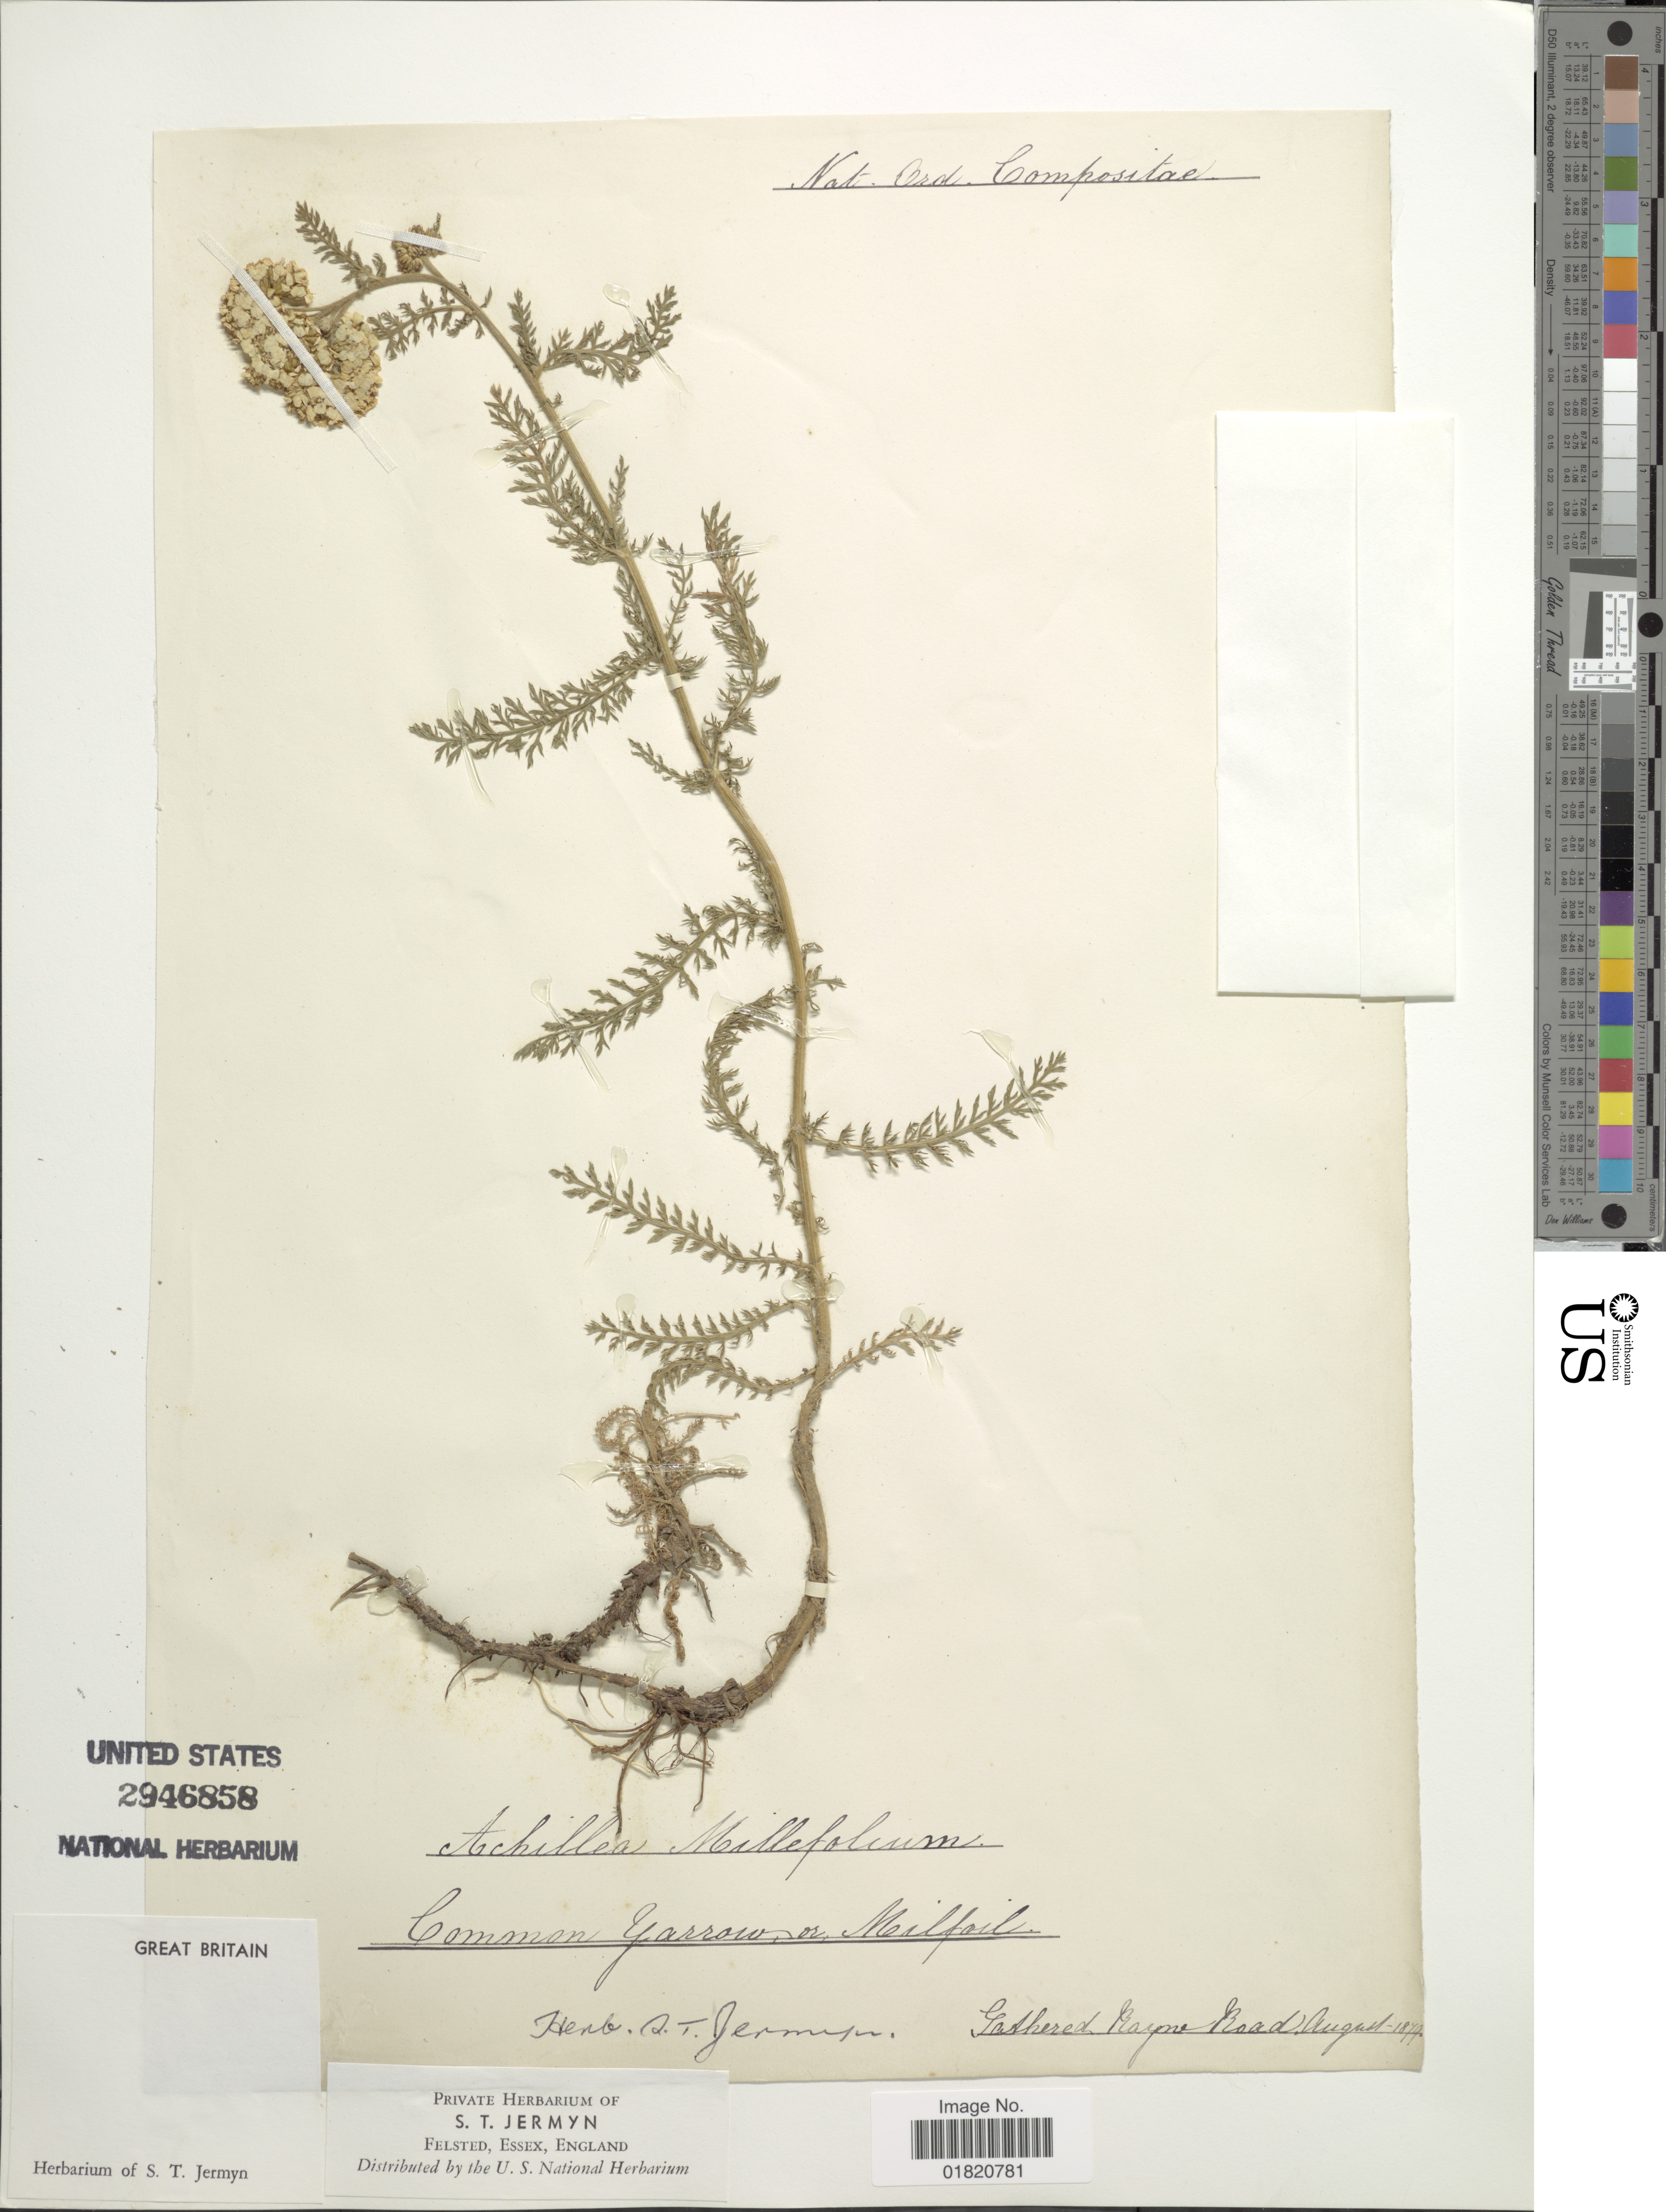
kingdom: Plantae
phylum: Tracheophyta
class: Magnoliopsida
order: Asterales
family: Asteraceae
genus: Achillea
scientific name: Achillea millefolium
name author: L.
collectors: ex herb. S. T. Jermyn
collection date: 1879-08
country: United Kingdom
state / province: England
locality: Rayne Road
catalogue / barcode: US 2946858